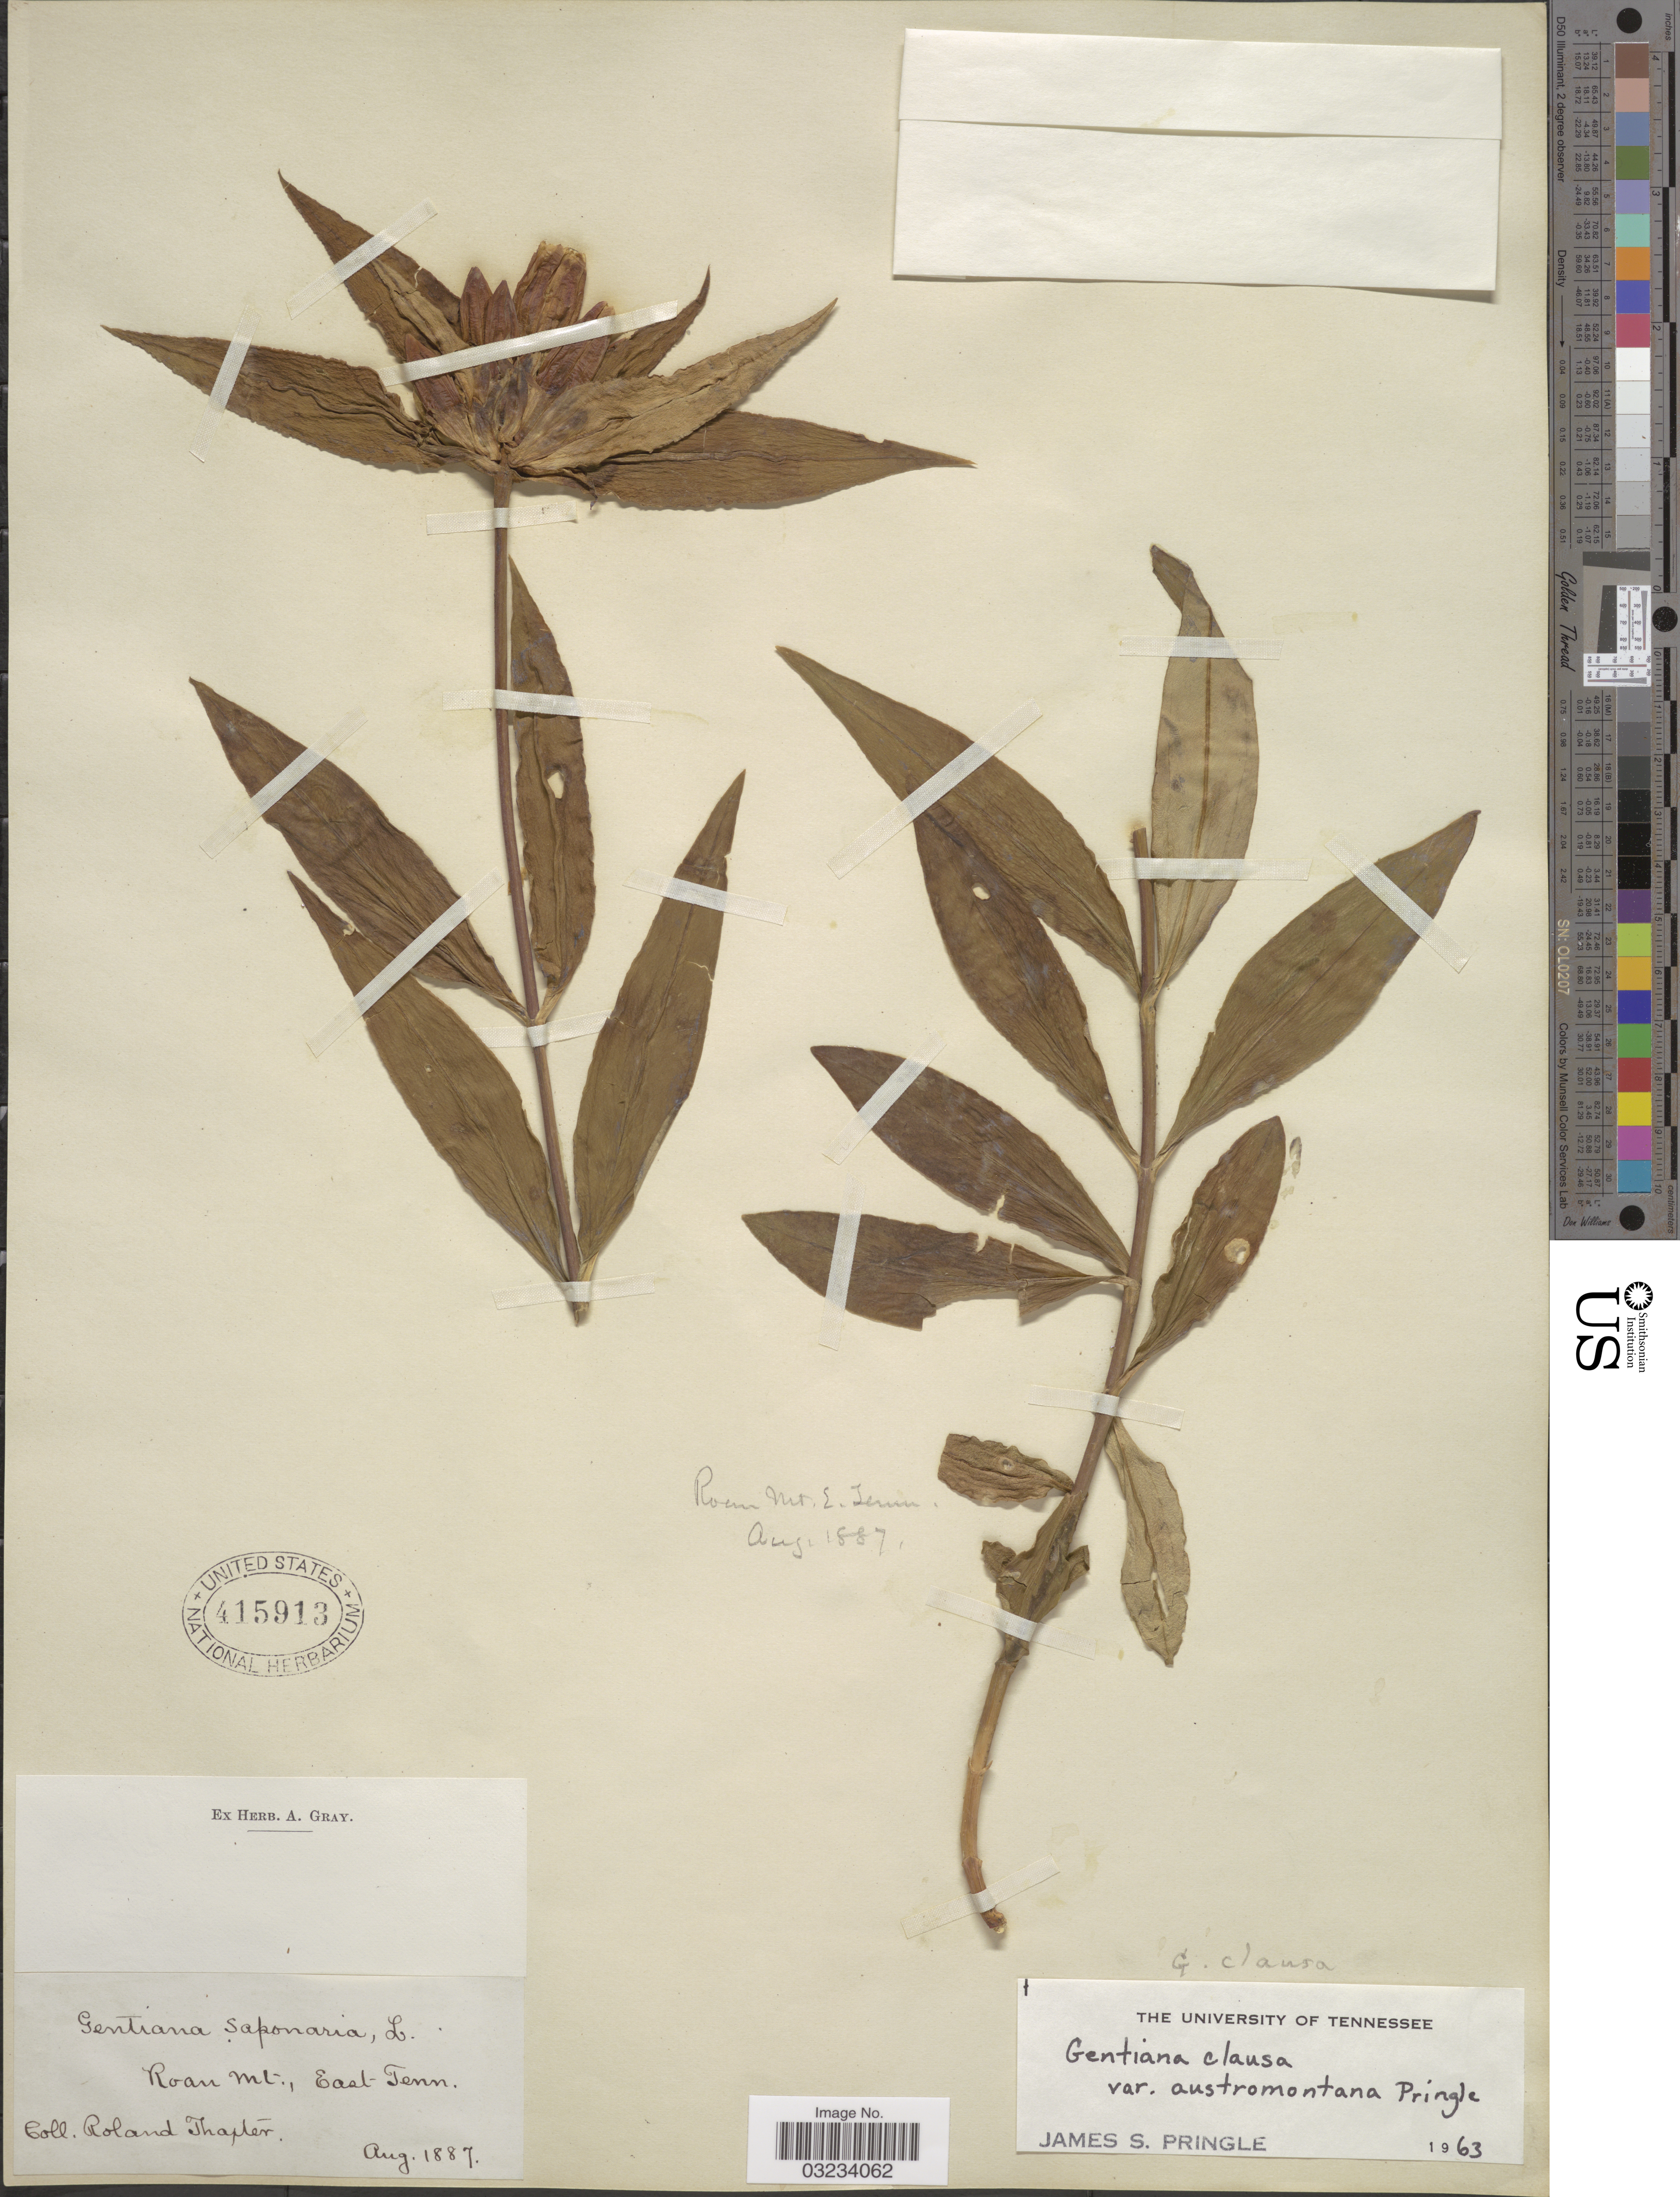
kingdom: Plantae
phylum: Tracheophyta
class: Magnoliopsida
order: Gentianales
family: Gentianaceae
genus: Gentiana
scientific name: Gentiana clausa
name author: Raf.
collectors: R. Thaxter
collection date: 1887-08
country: United States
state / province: Tennessee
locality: Roan Mt., East Tenn.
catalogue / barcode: US 415913